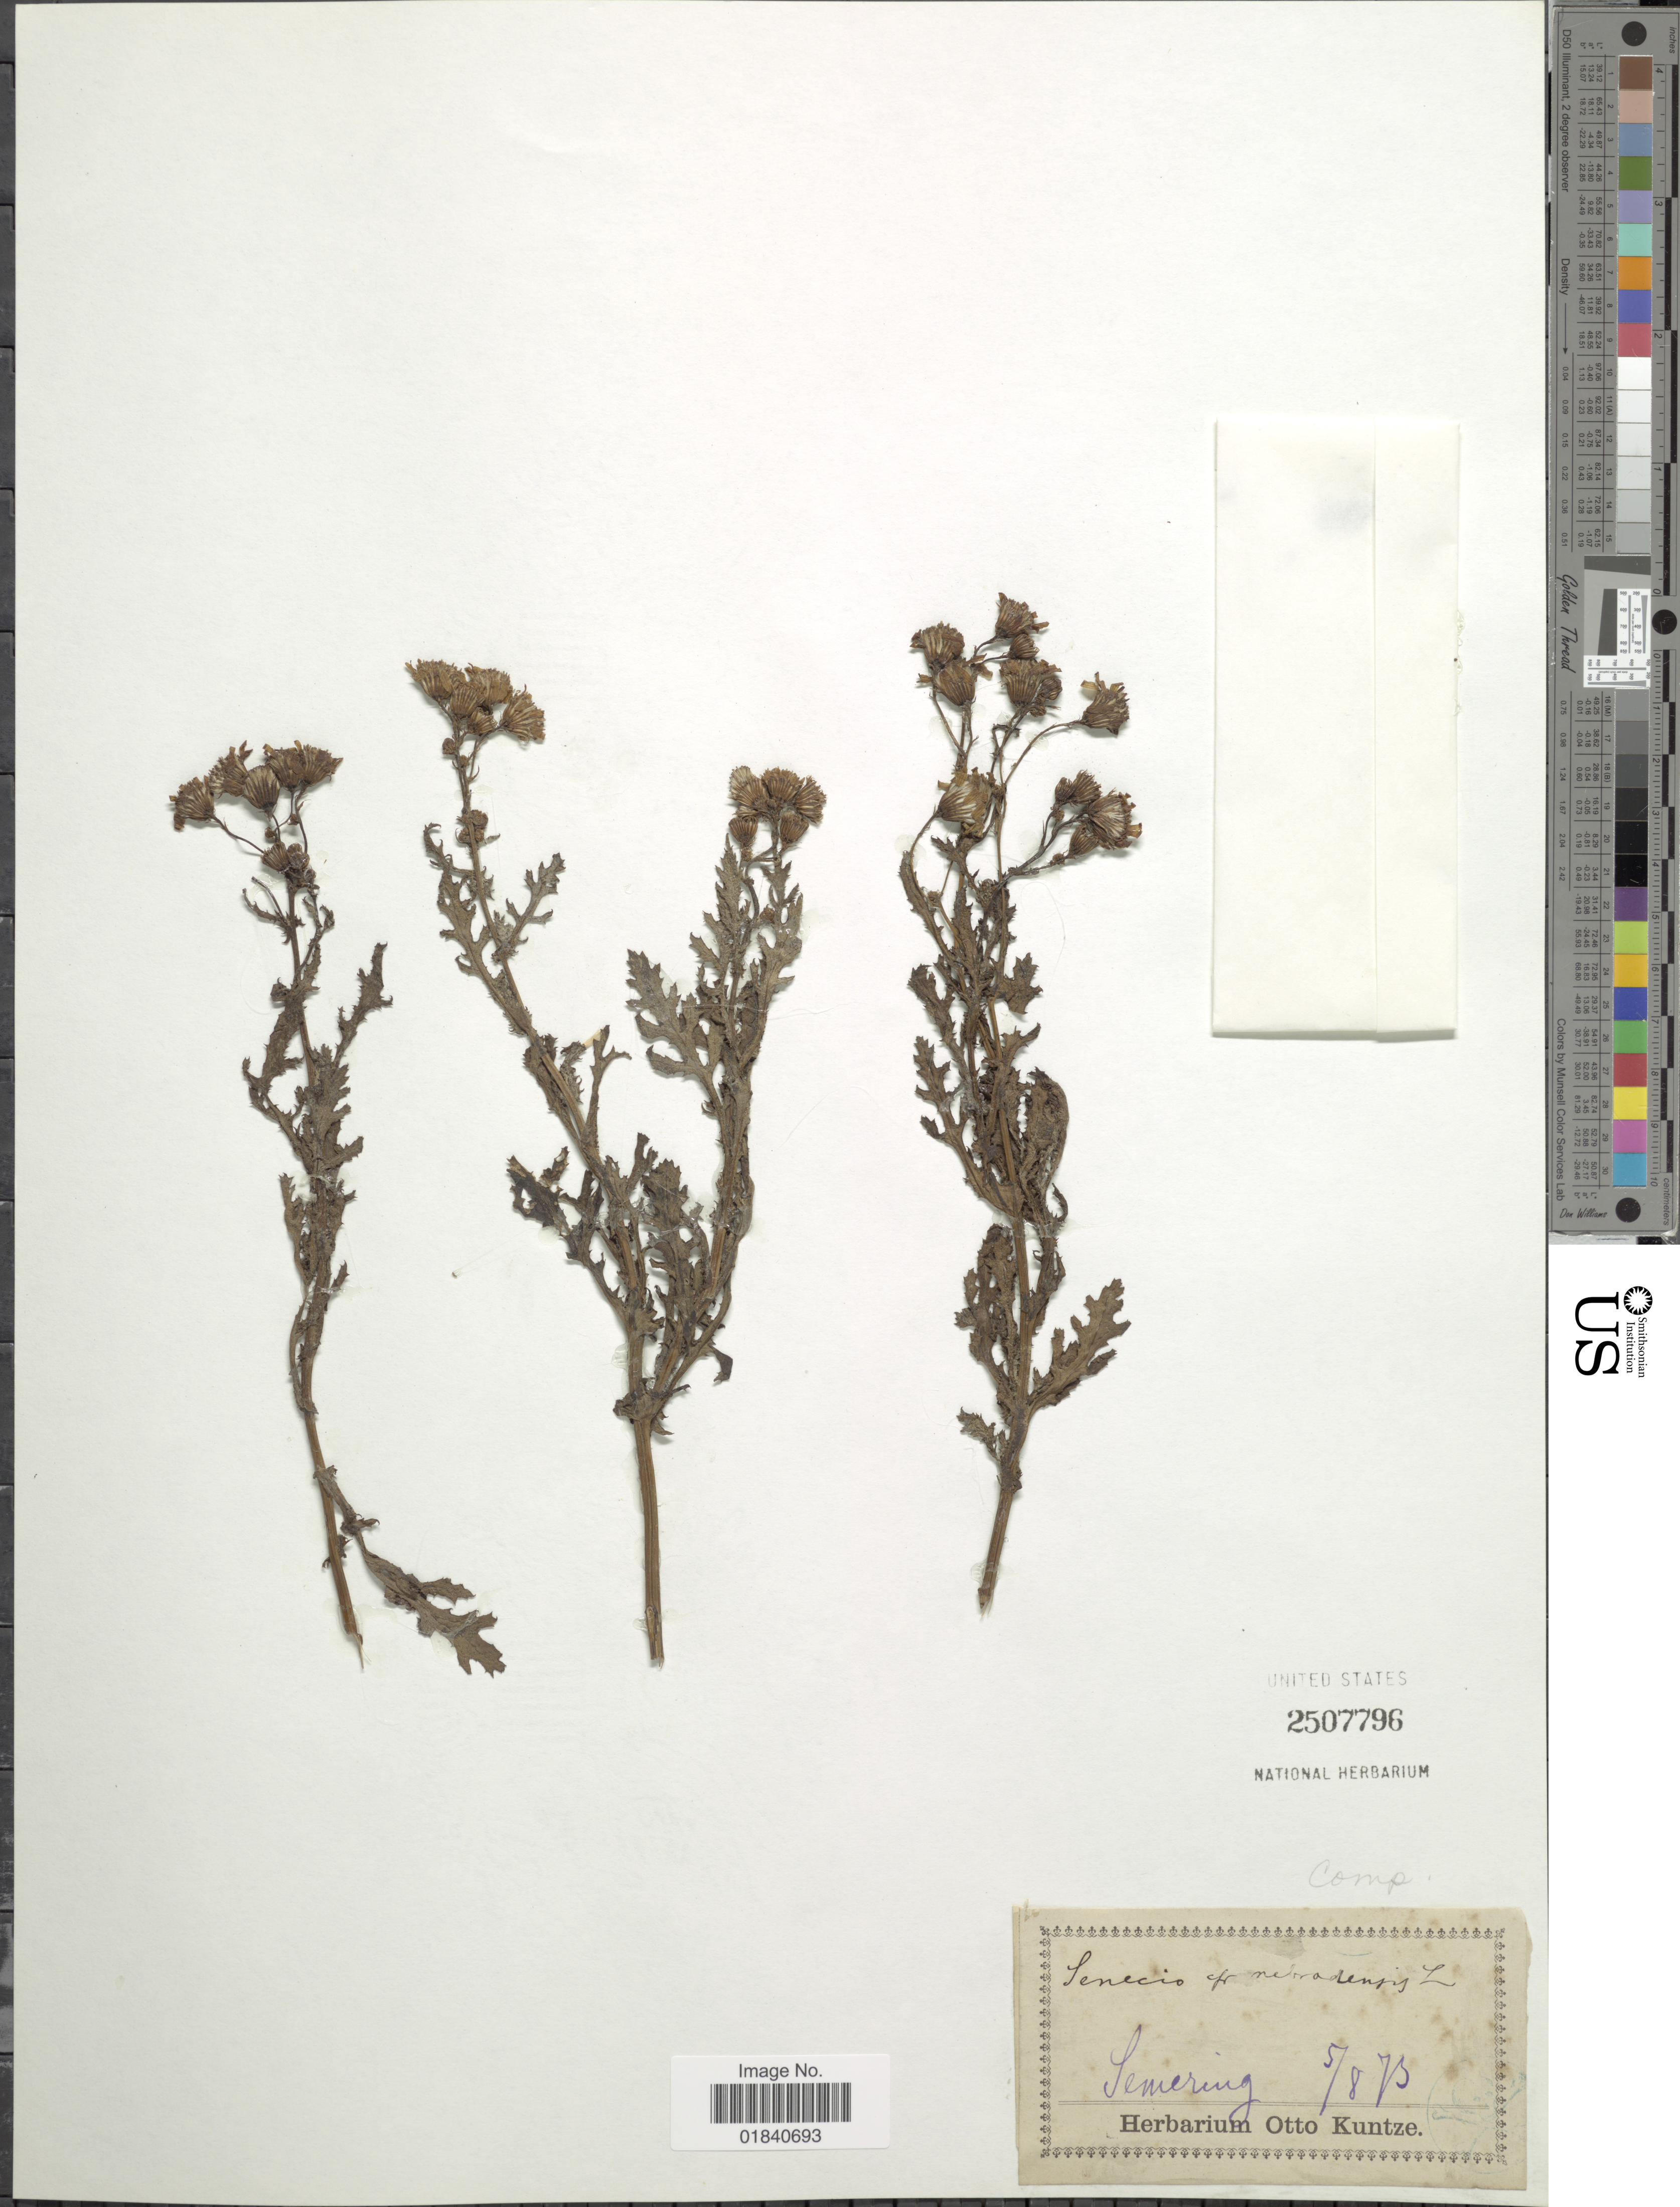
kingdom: Plantae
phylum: Tracheophyta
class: Magnoliopsida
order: Asterales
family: Asteraceae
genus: Senecio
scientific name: Senecio nebrodensis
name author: L.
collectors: ex Herb. O. Kuntze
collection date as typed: Transcribed d/m/y: 5/8/73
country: Austria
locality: Semmering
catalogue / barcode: US 2507796